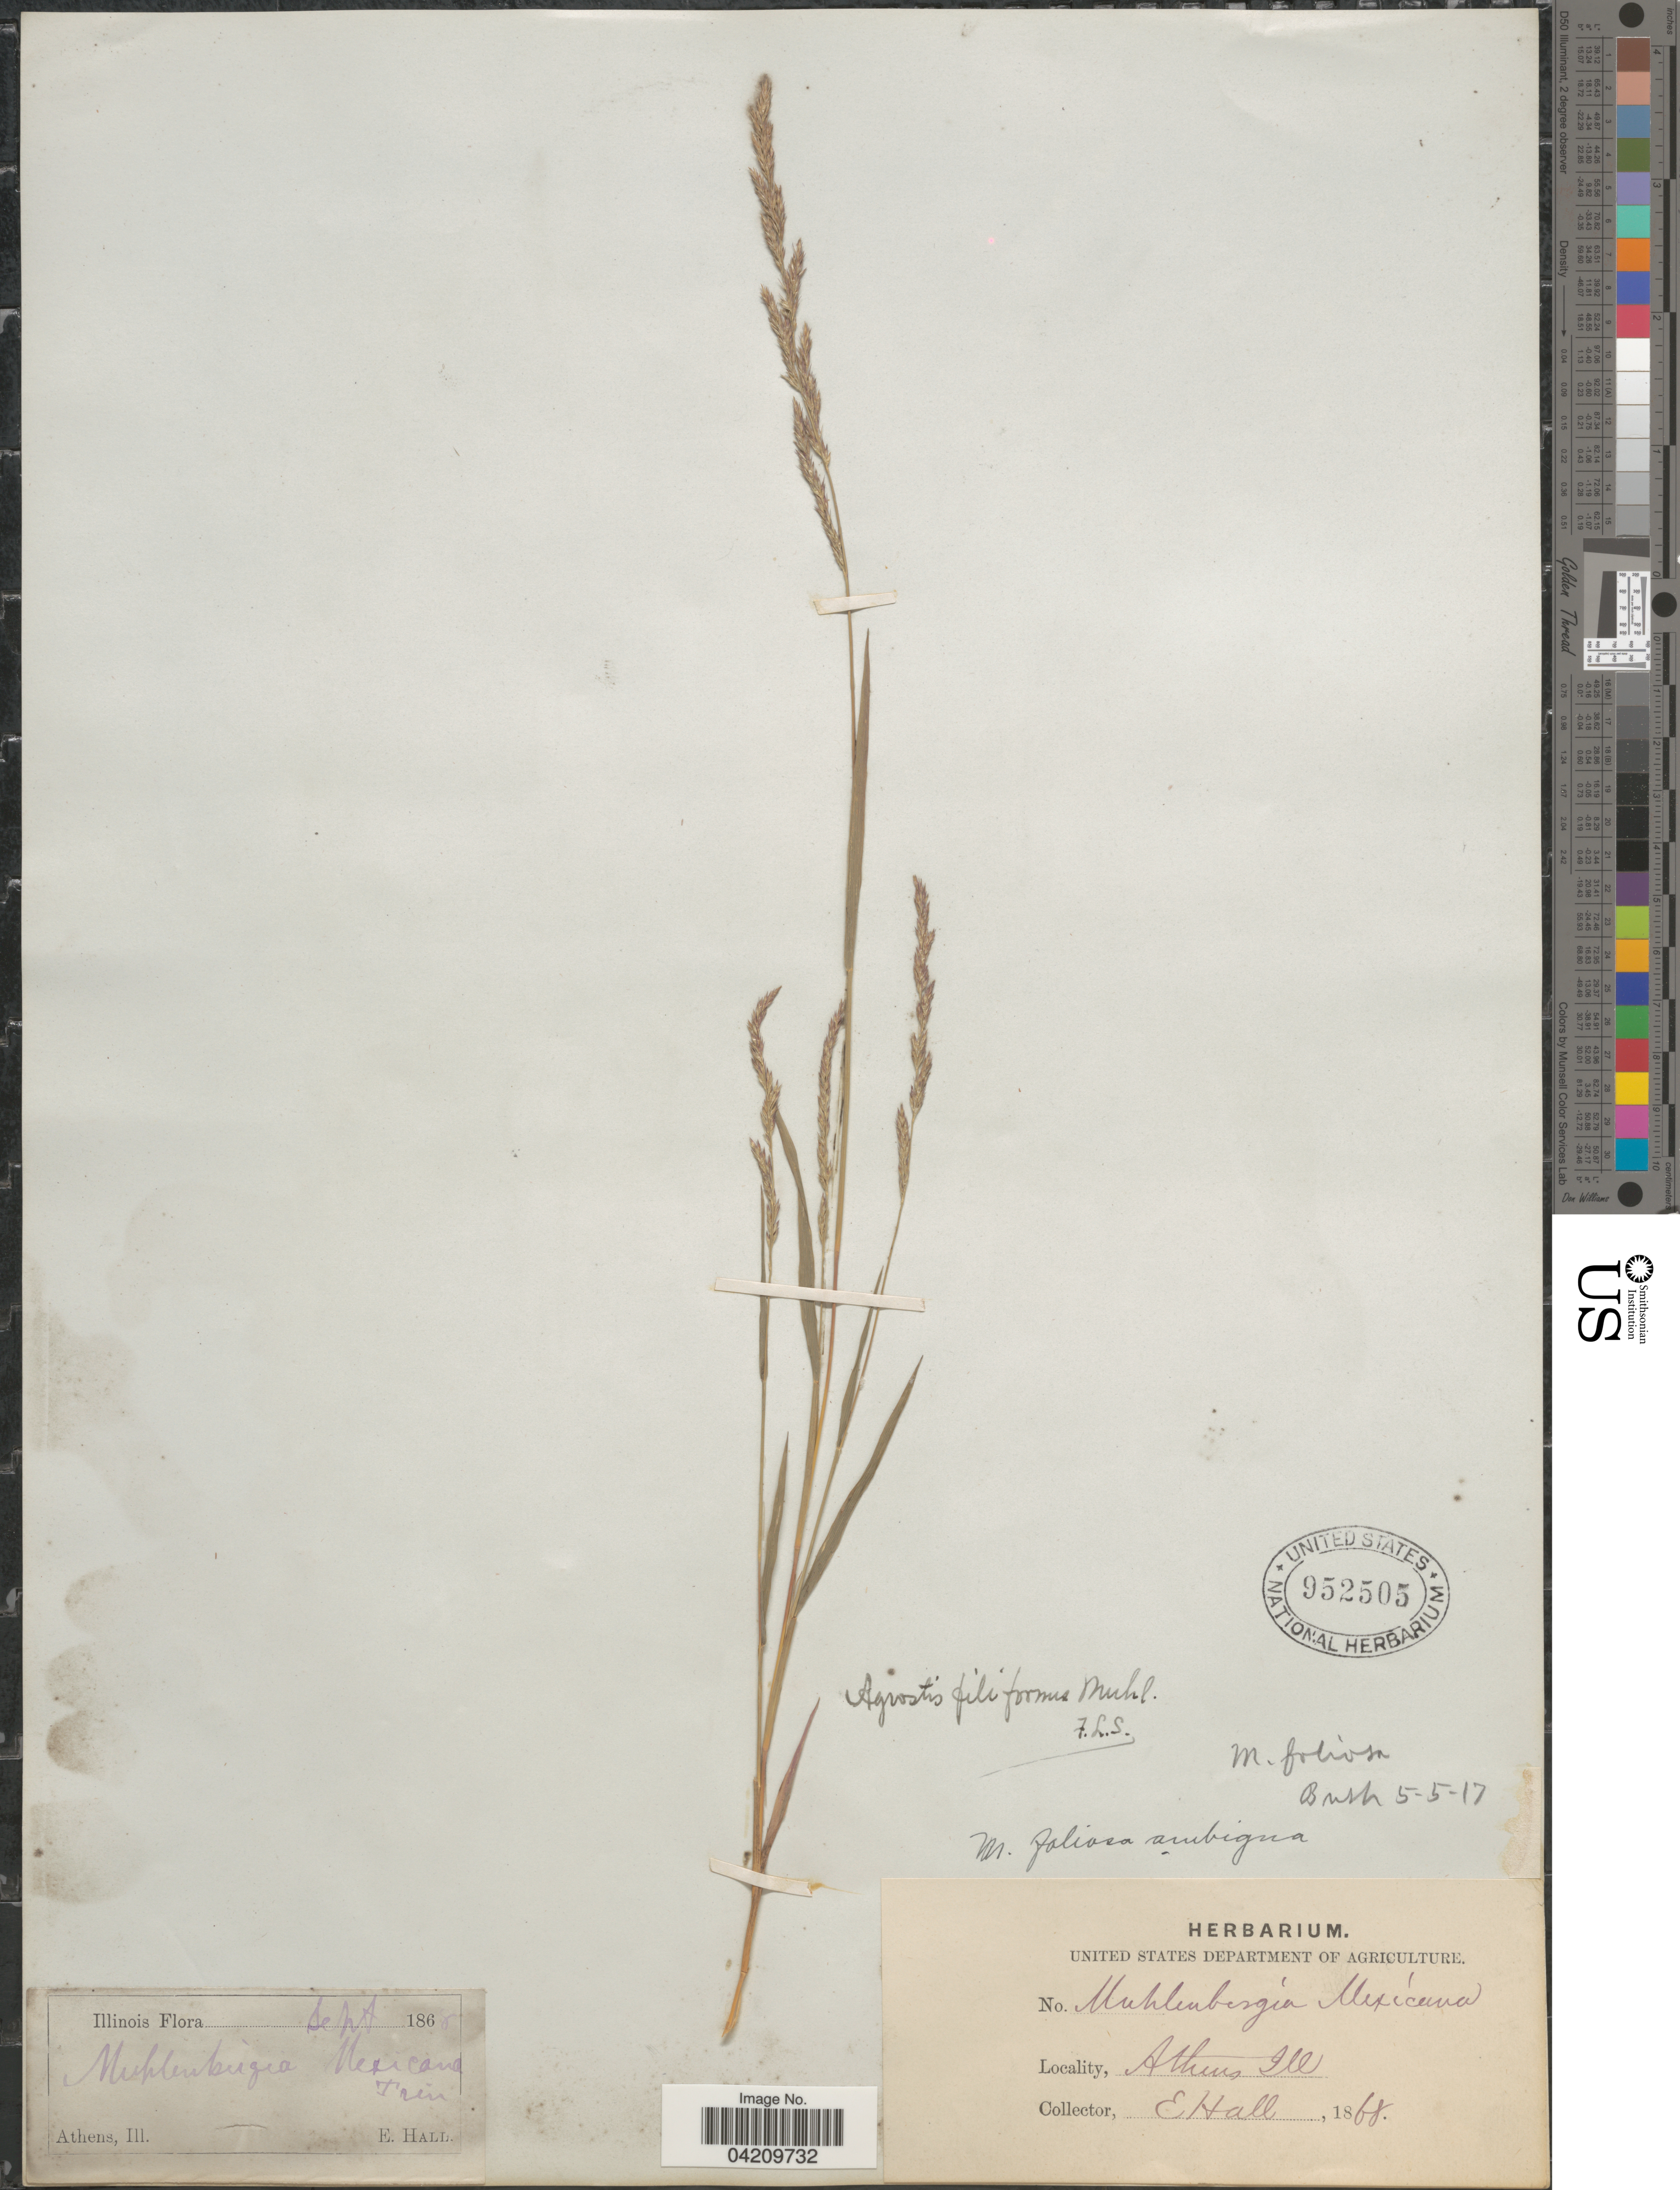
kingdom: Plantae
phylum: Tracheophyta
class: Liliopsida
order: Poales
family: Poaceae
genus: Muhlenbergia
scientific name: Muhlenbergia mexicana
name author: (L.) Trin.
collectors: E. Hall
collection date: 1868-09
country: United States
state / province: Illinois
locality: Athens.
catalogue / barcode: US 952505